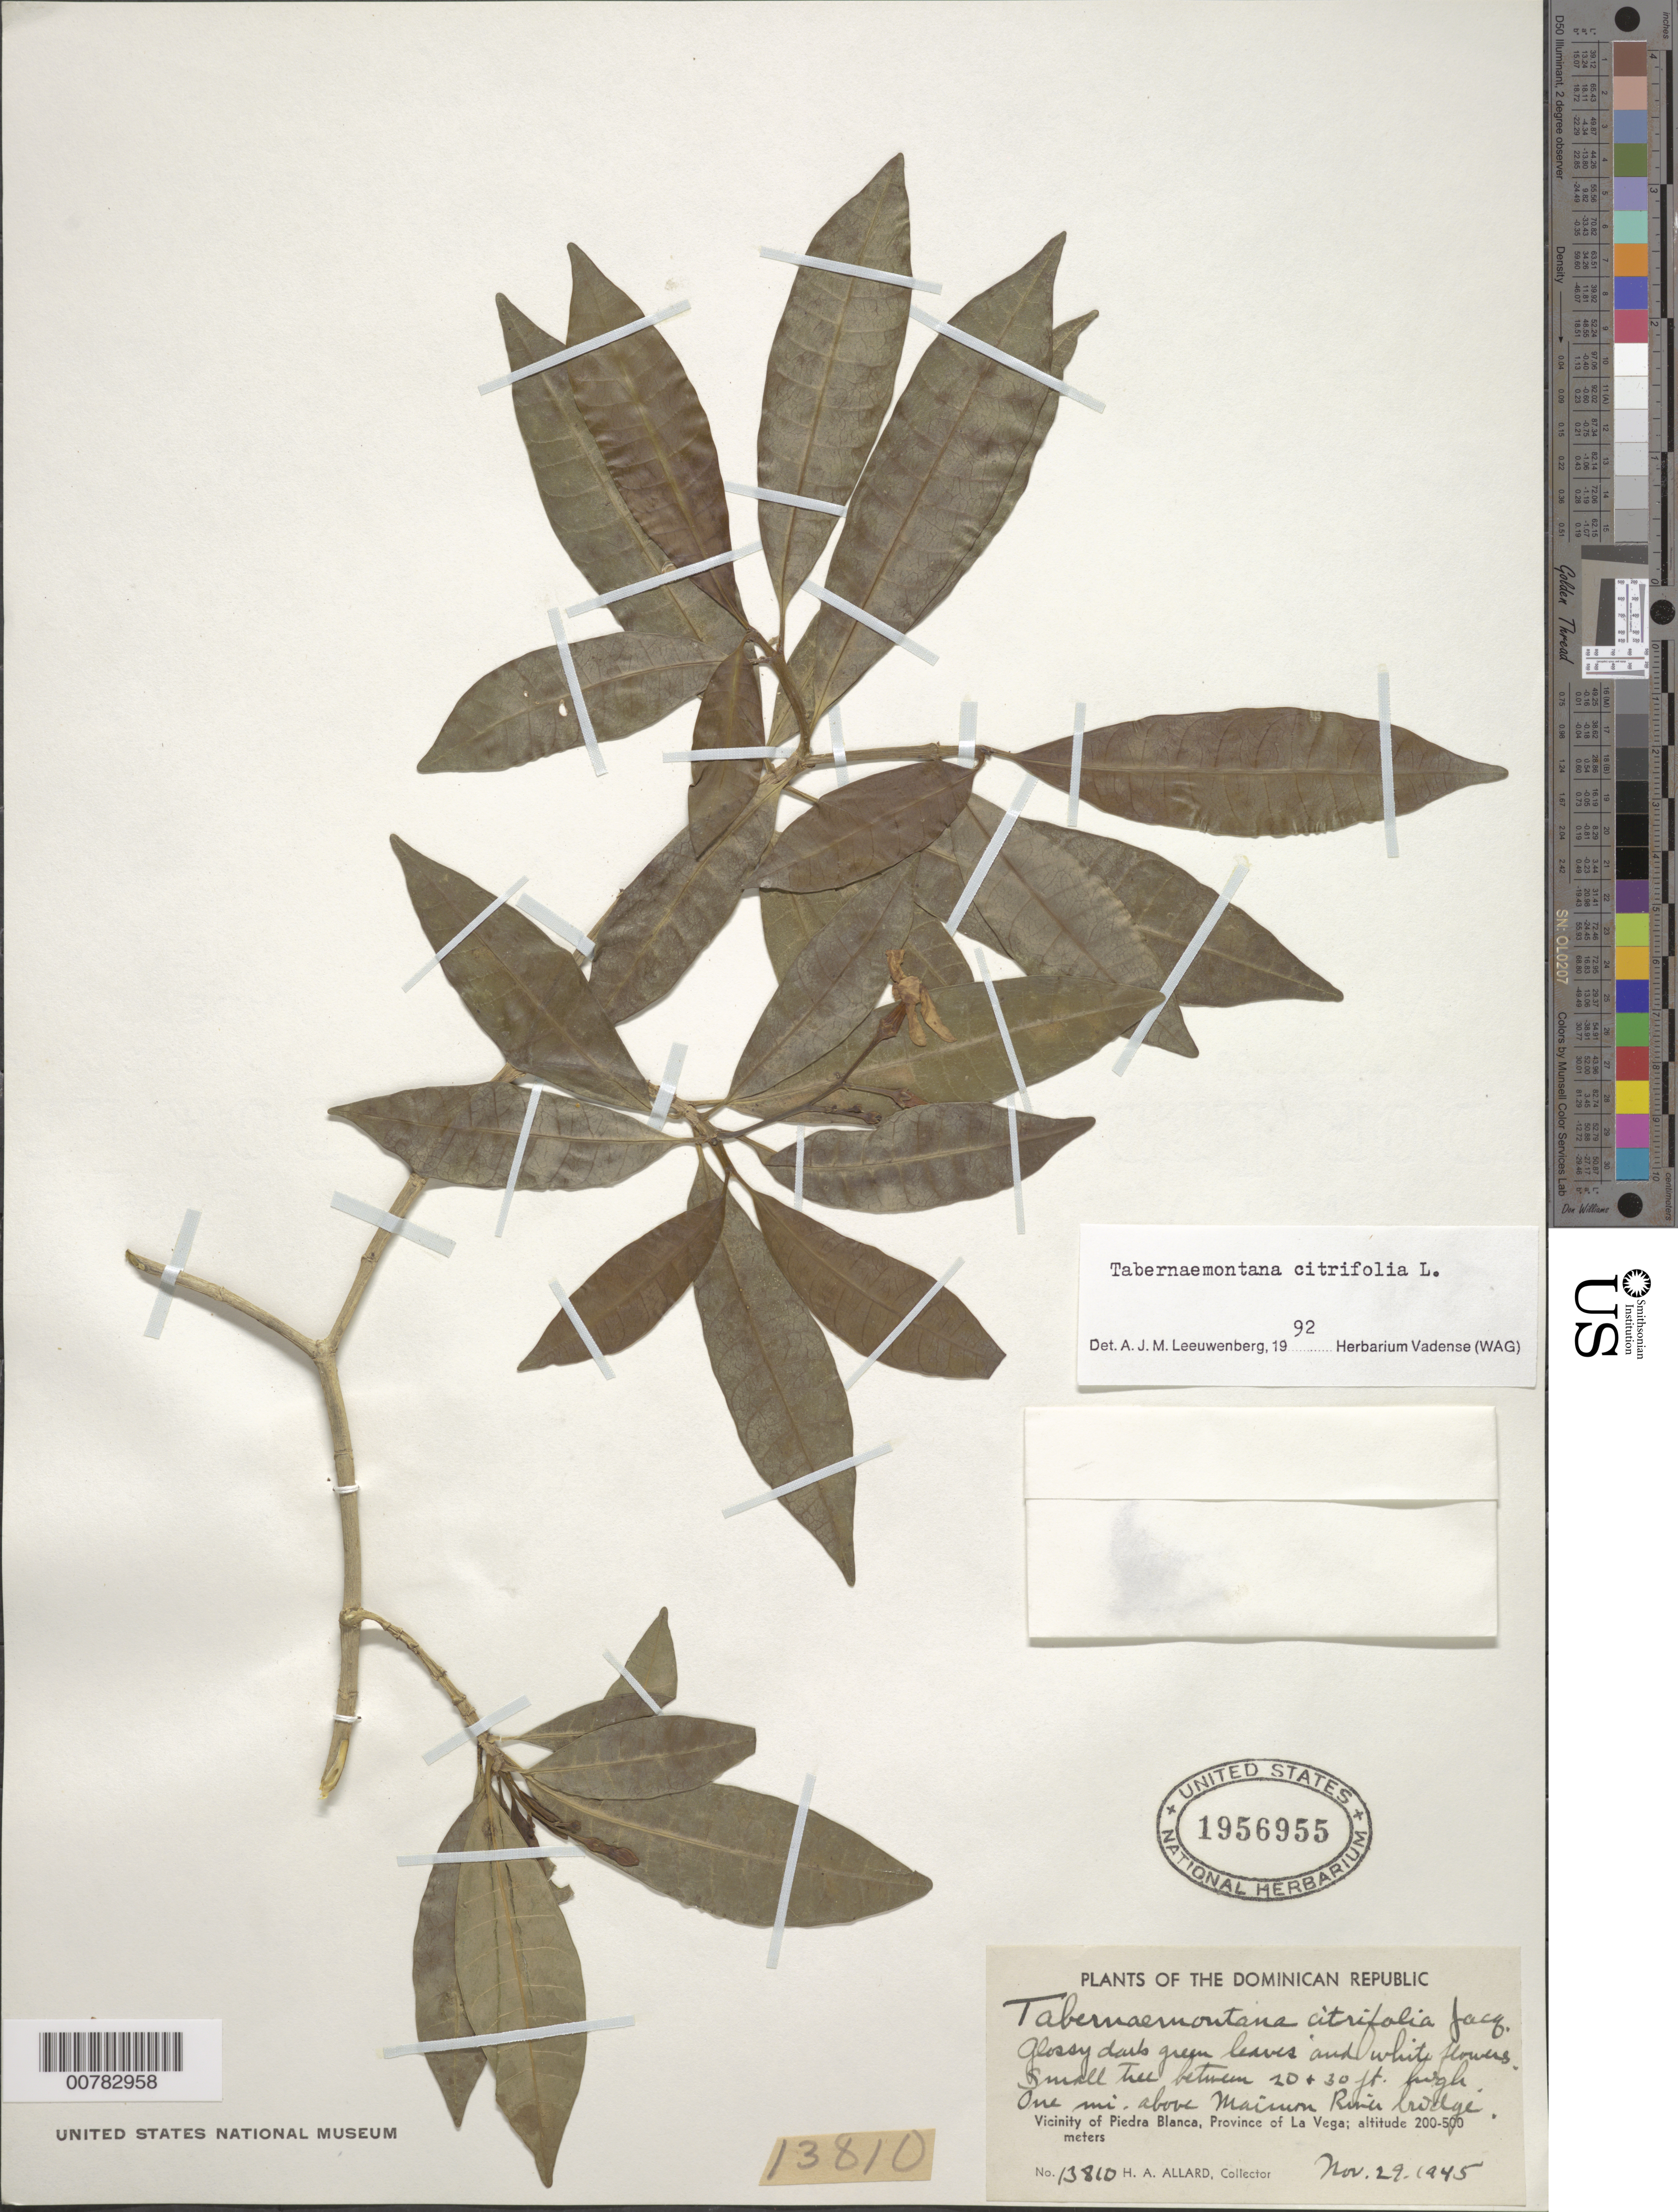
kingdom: Plantae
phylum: Tracheophyta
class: Magnoliopsida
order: Gentianales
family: Apocynaceae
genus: Tabernaemontana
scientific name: Tabernaemontana citrifolia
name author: L.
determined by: Leeuwenberg, A. J. M.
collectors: H. A. Allard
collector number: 13810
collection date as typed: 29 Nov 1945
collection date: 1945-11-29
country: Dominican Republic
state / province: La Vega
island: Hispaniola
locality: Vicinity of Piedra Blanca, one mile above Maimon River bridge.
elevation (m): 200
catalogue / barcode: US 1956955